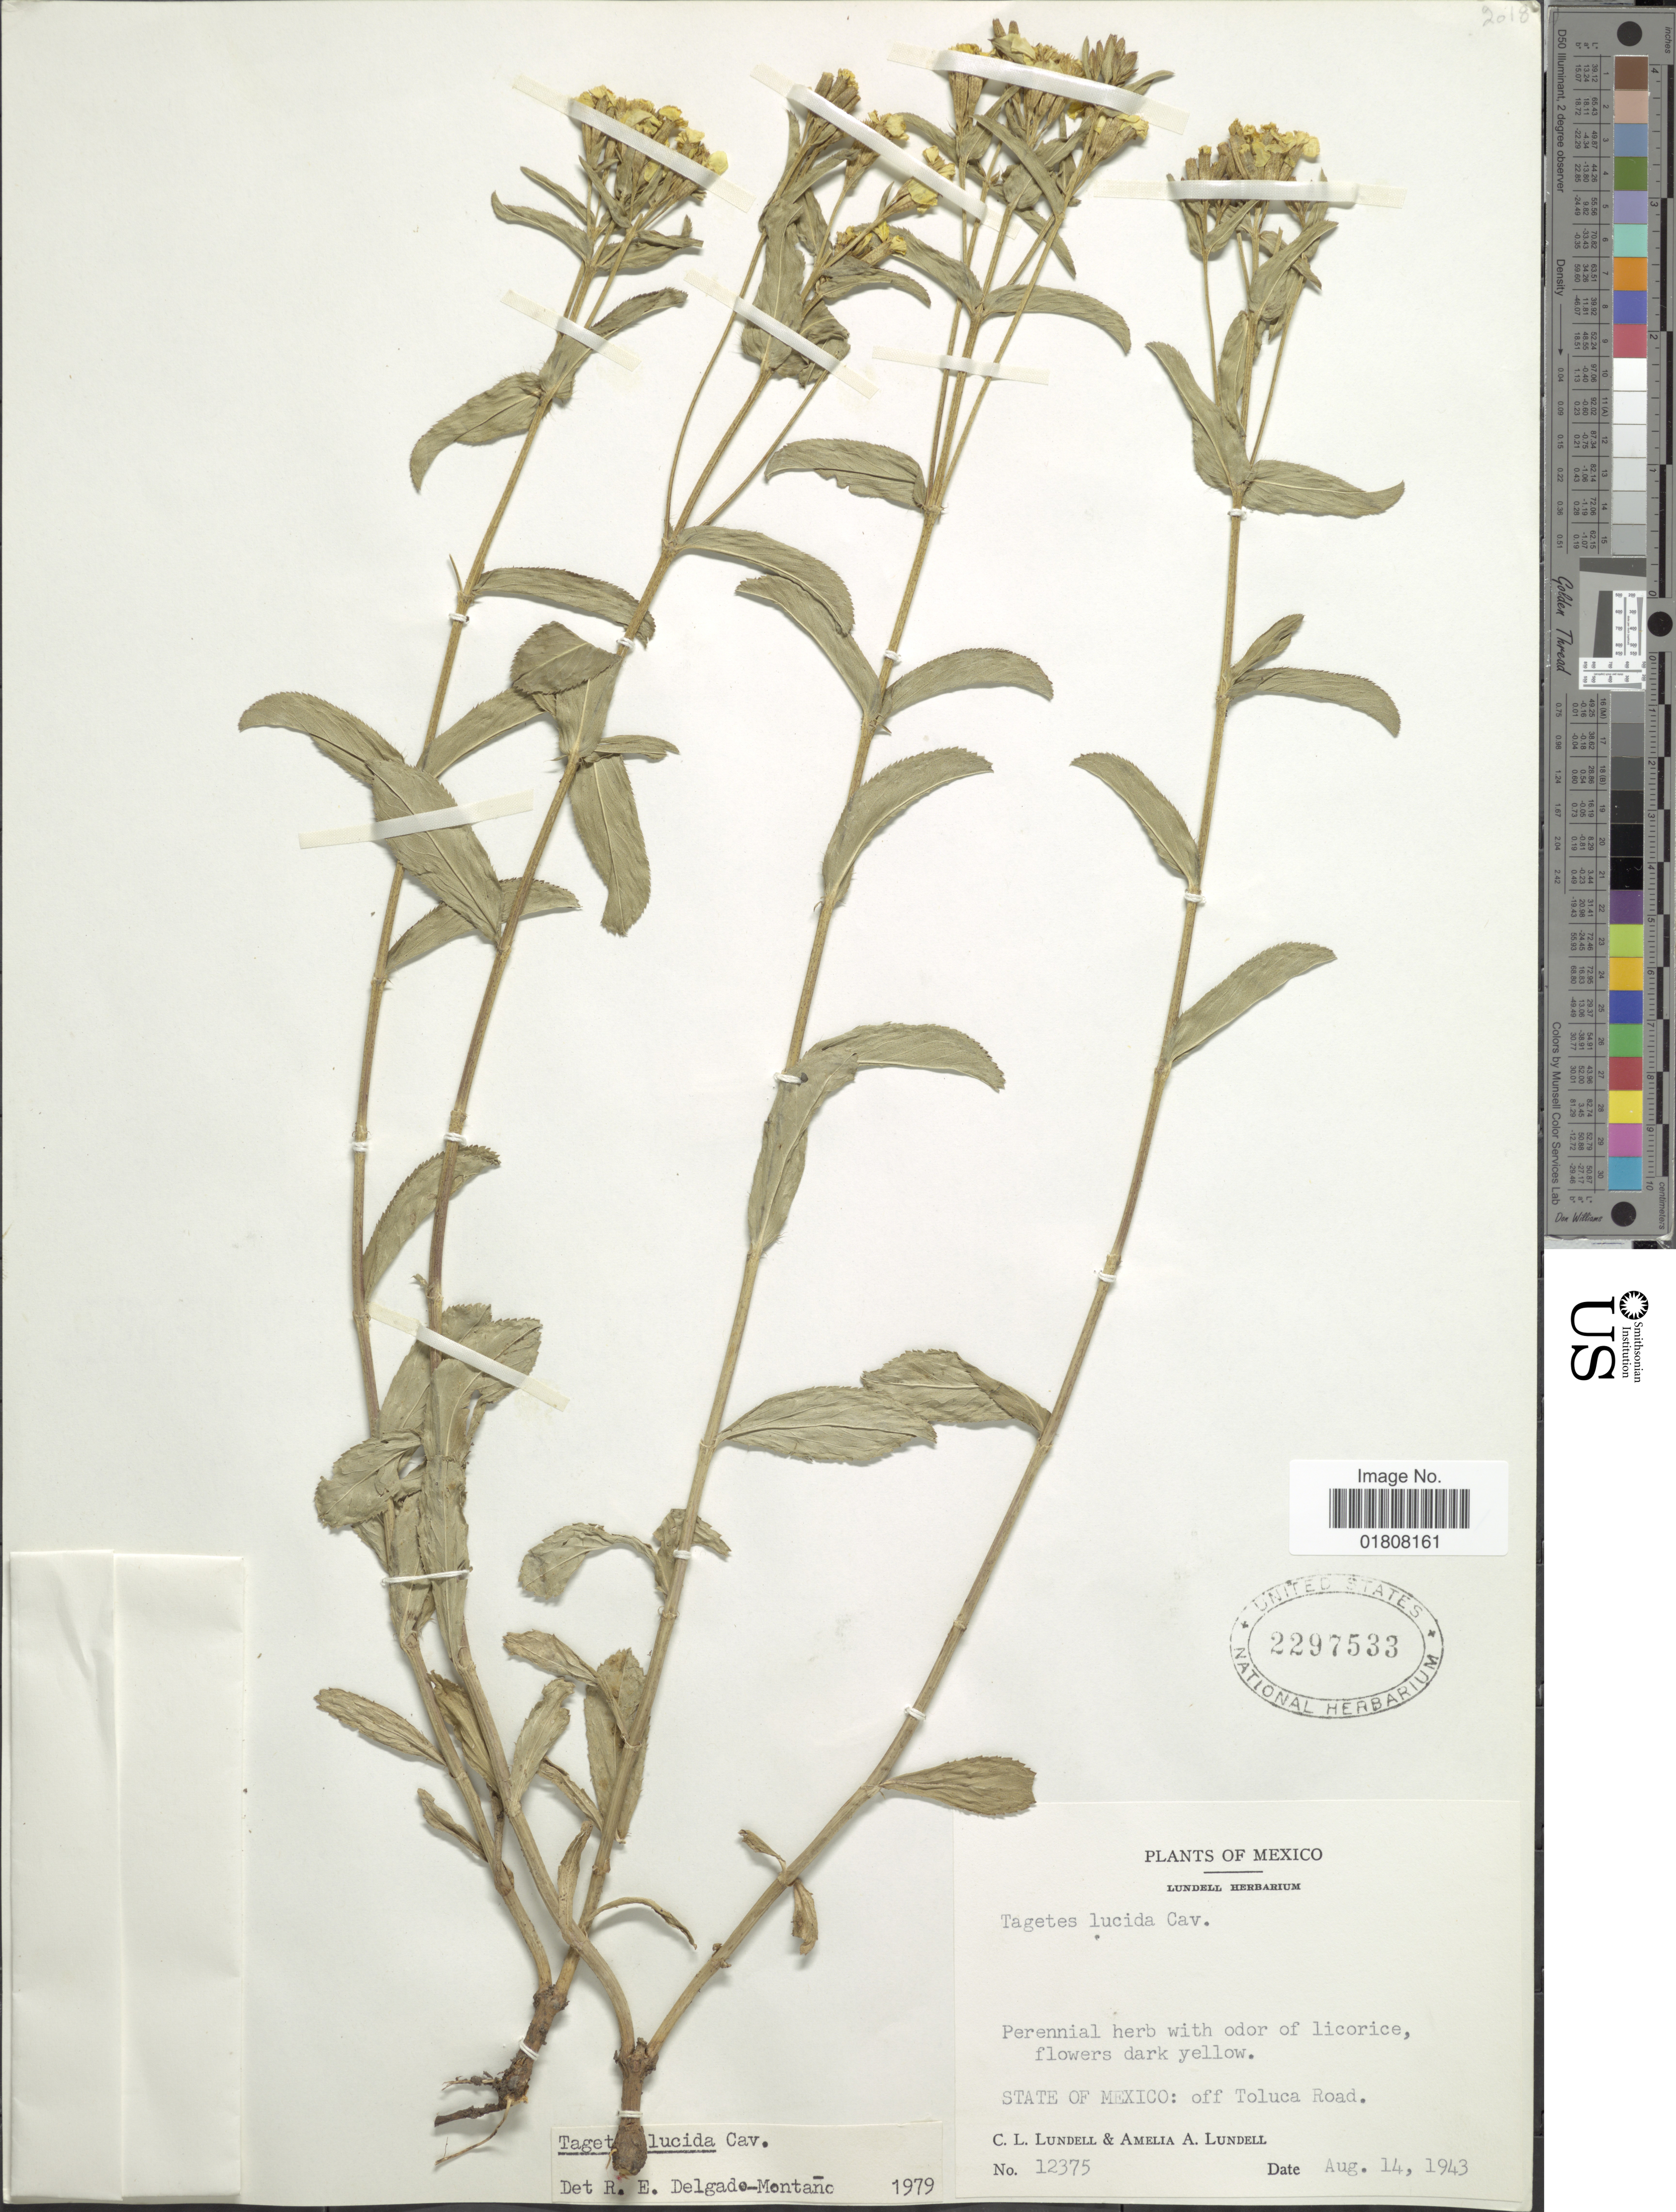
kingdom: Plantae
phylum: Tracheophyta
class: Magnoliopsida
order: Asterales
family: Asteraceae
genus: Tagetes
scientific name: Tagetes lucida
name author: Cav.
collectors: C. L. Lundell & A. A. Lundell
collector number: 12375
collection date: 1943-08-14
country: Mexico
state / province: México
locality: Off Toluca Road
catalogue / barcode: US 2297533